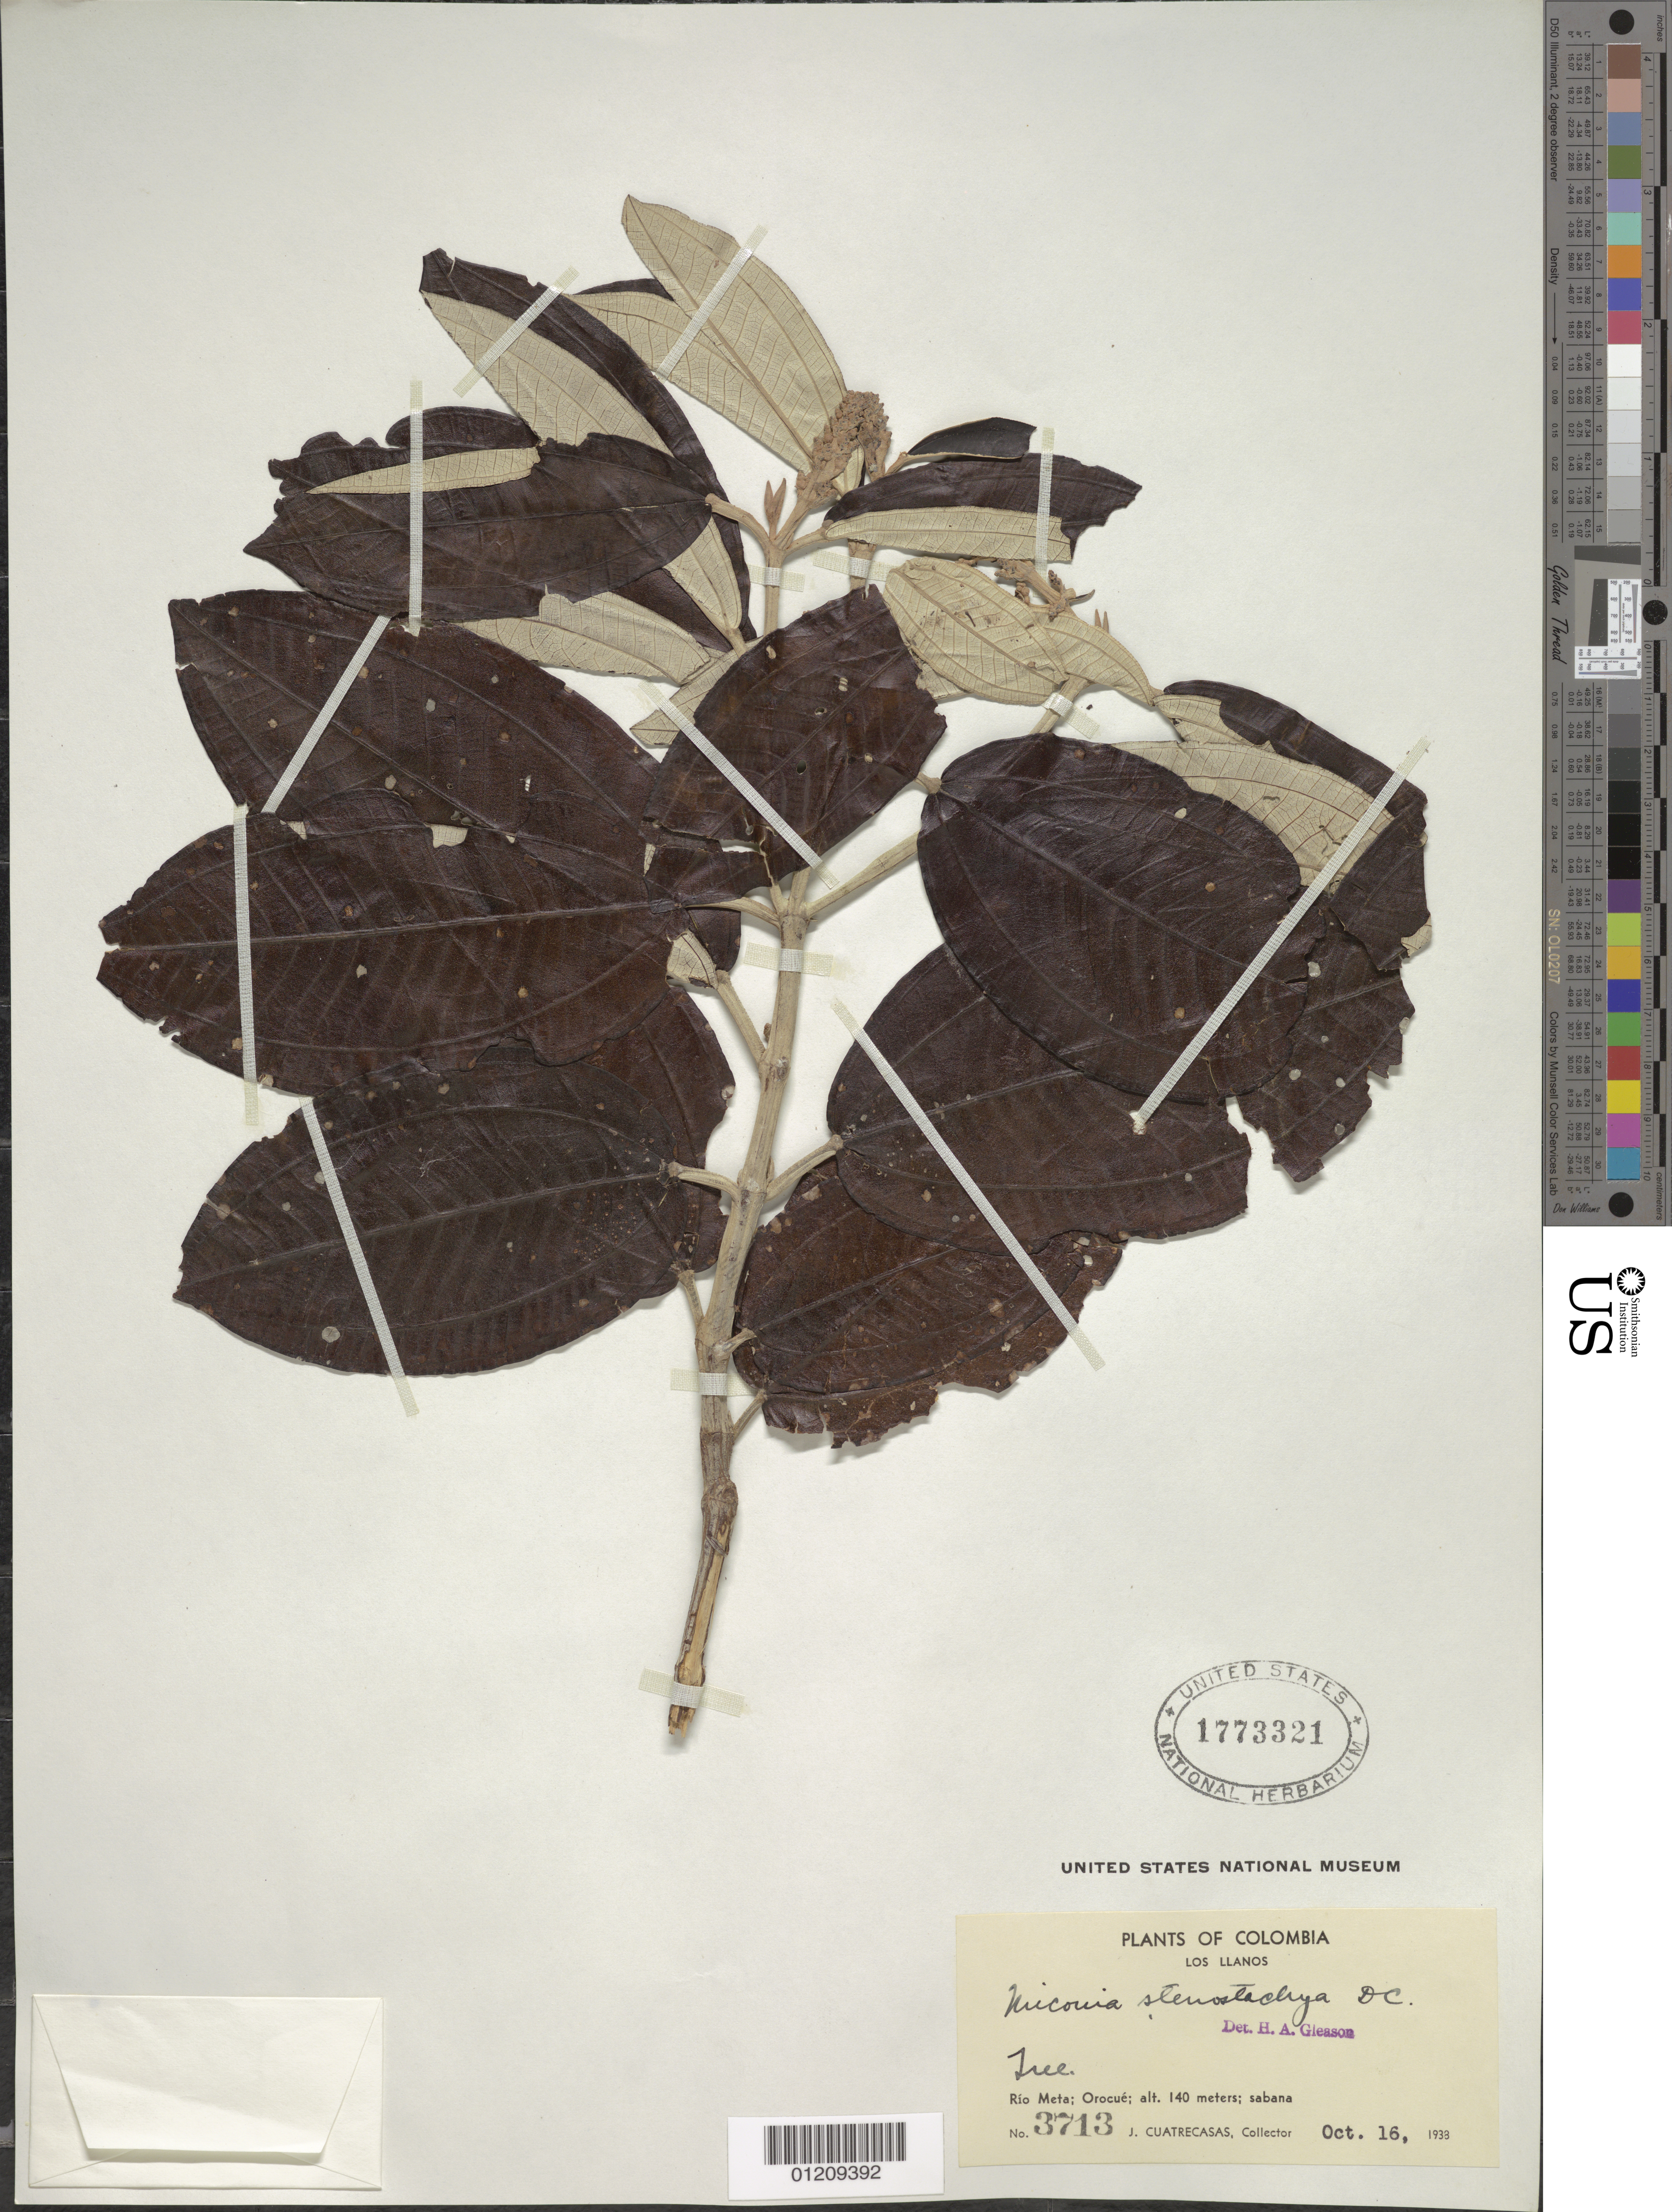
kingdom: Plantae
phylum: Tracheophyta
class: Magnoliopsida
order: Myrtales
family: Melastomataceae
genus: Miconia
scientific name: Miconia stenostachya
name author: DC.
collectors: J. Cuatrecasas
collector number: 3713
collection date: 1938-10-16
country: Colombia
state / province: Los Llanos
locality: Río Meta; Orocué.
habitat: sabana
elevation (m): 140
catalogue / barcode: US 1773321